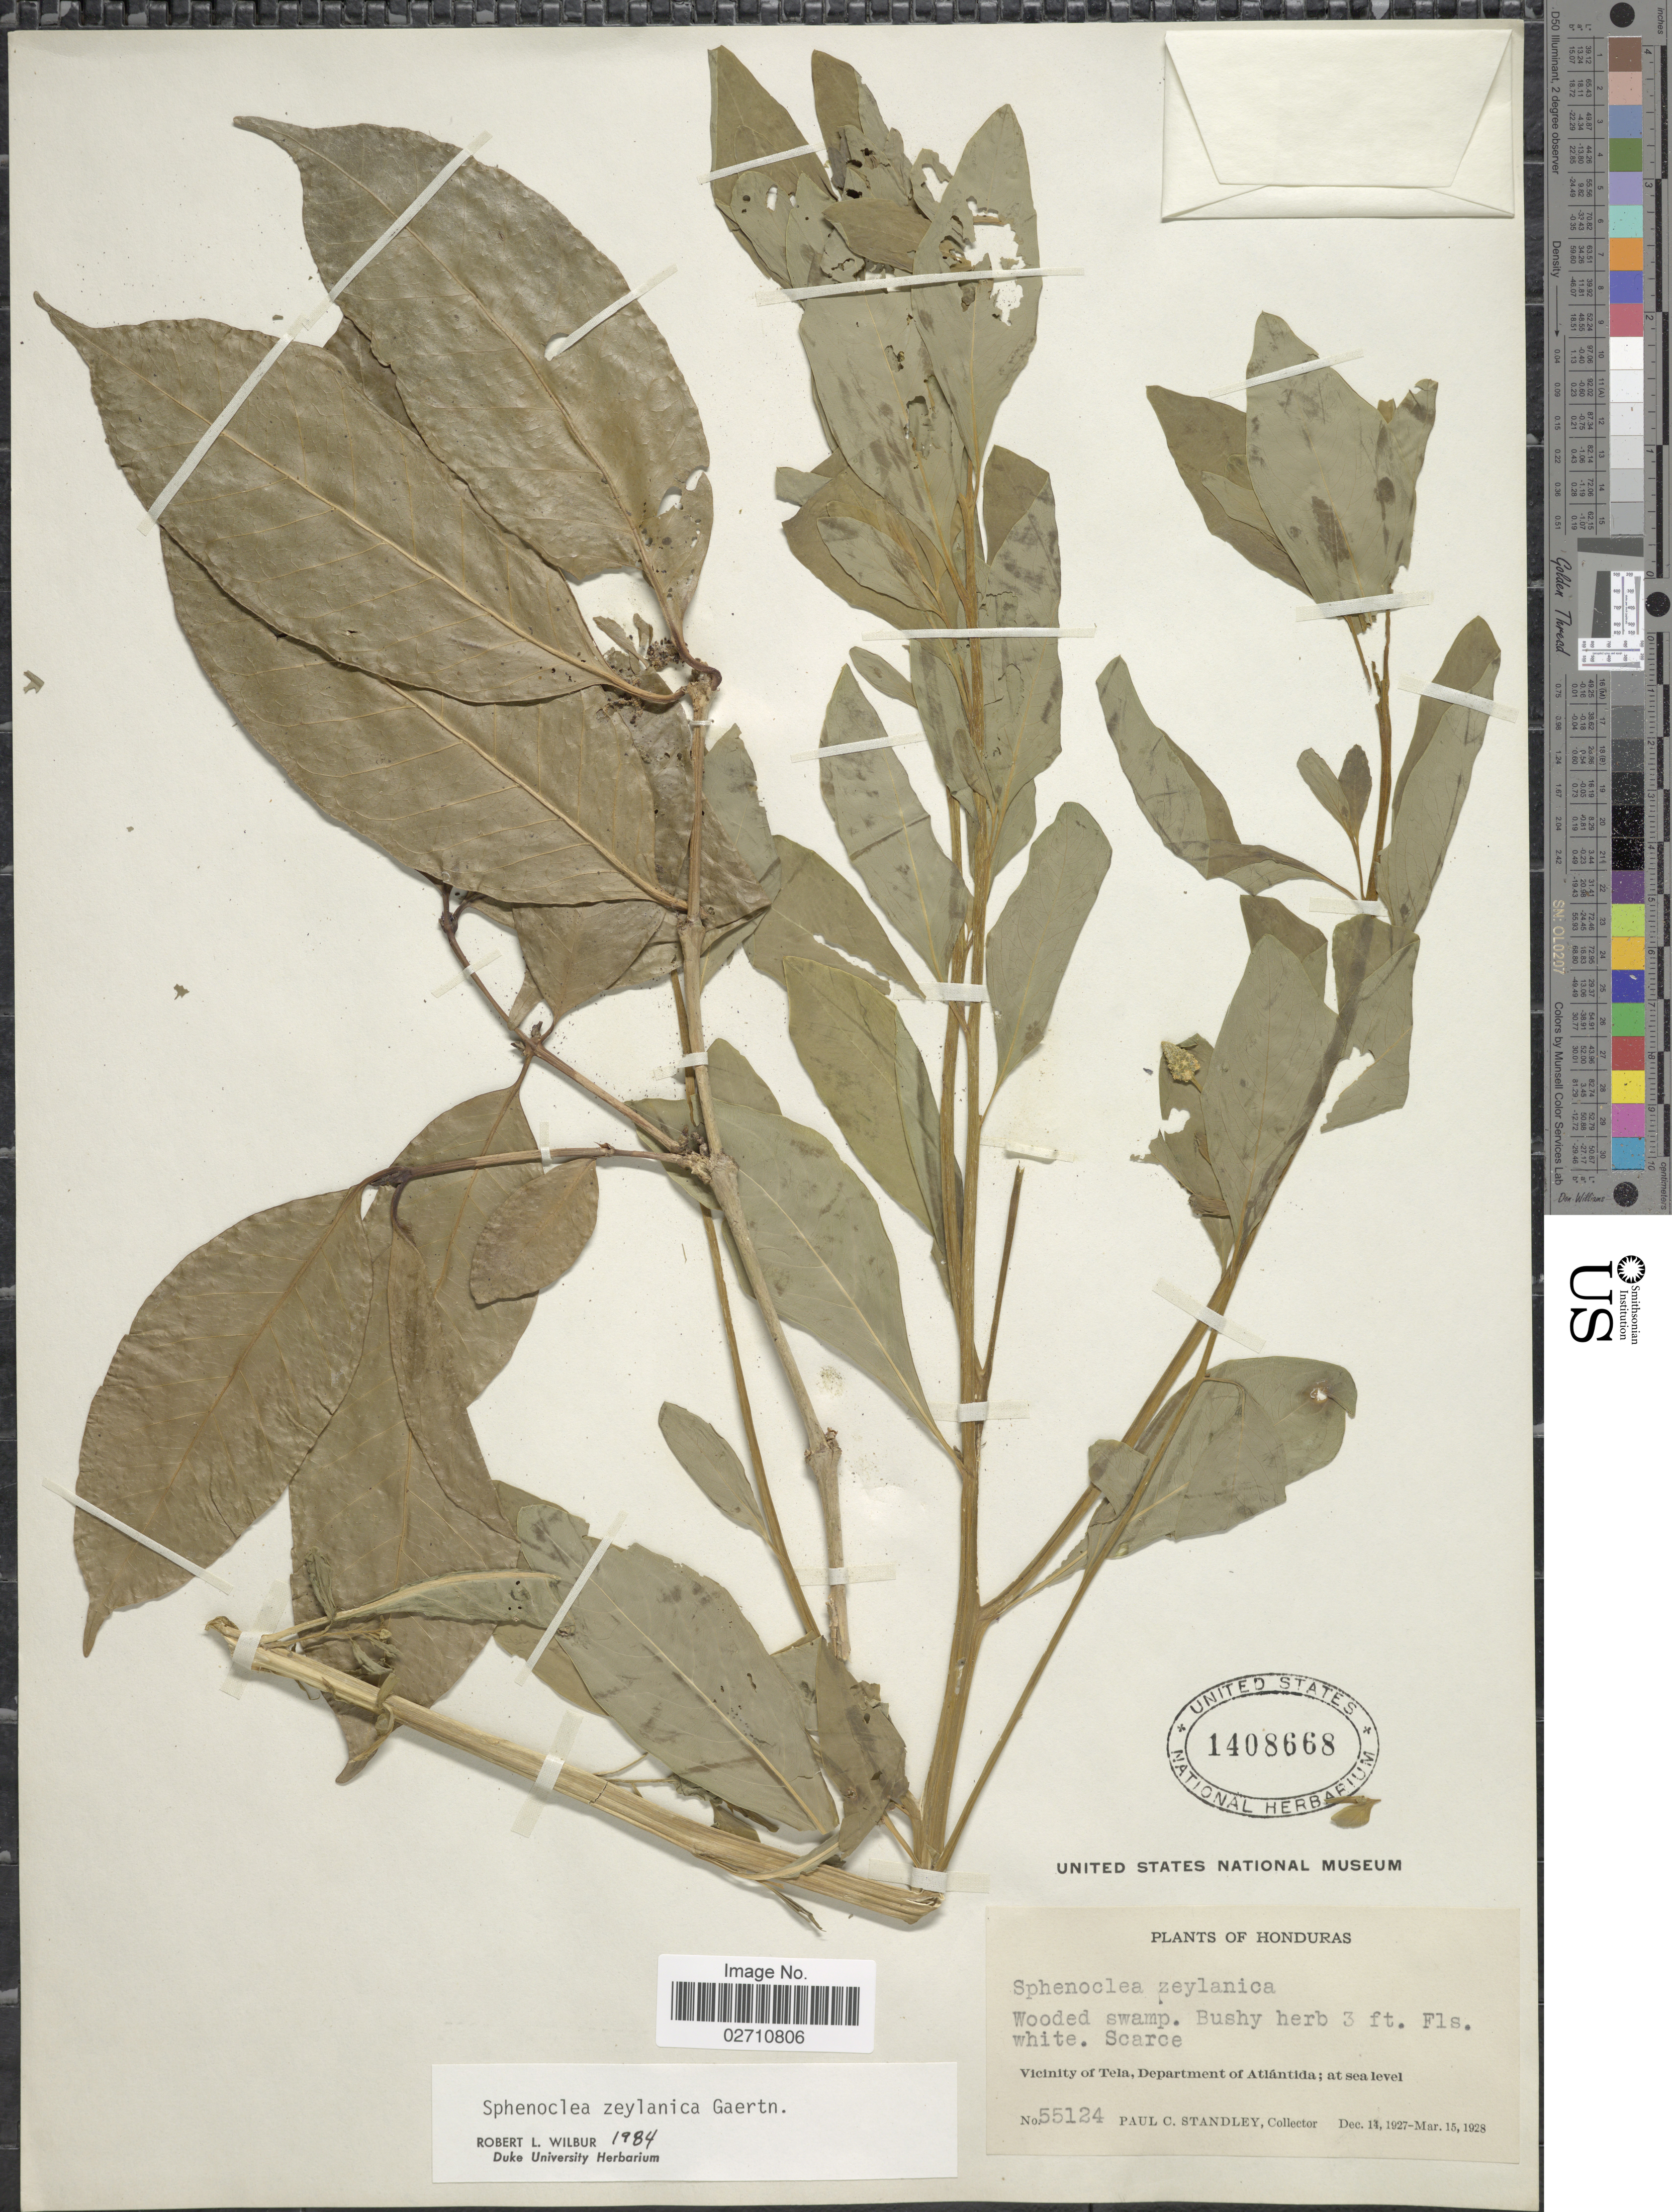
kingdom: Plantae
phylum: Tracheophyta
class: Magnoliopsida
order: Solanales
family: Sphenocleaceae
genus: Sphenoclea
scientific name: Sphenoclea zeylanica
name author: Gaertn.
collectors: P. C. Standley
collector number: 55124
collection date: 1927-12-14/1928-03-15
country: Honduras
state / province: Atlántida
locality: Vicinity of Tela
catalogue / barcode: US 1408668